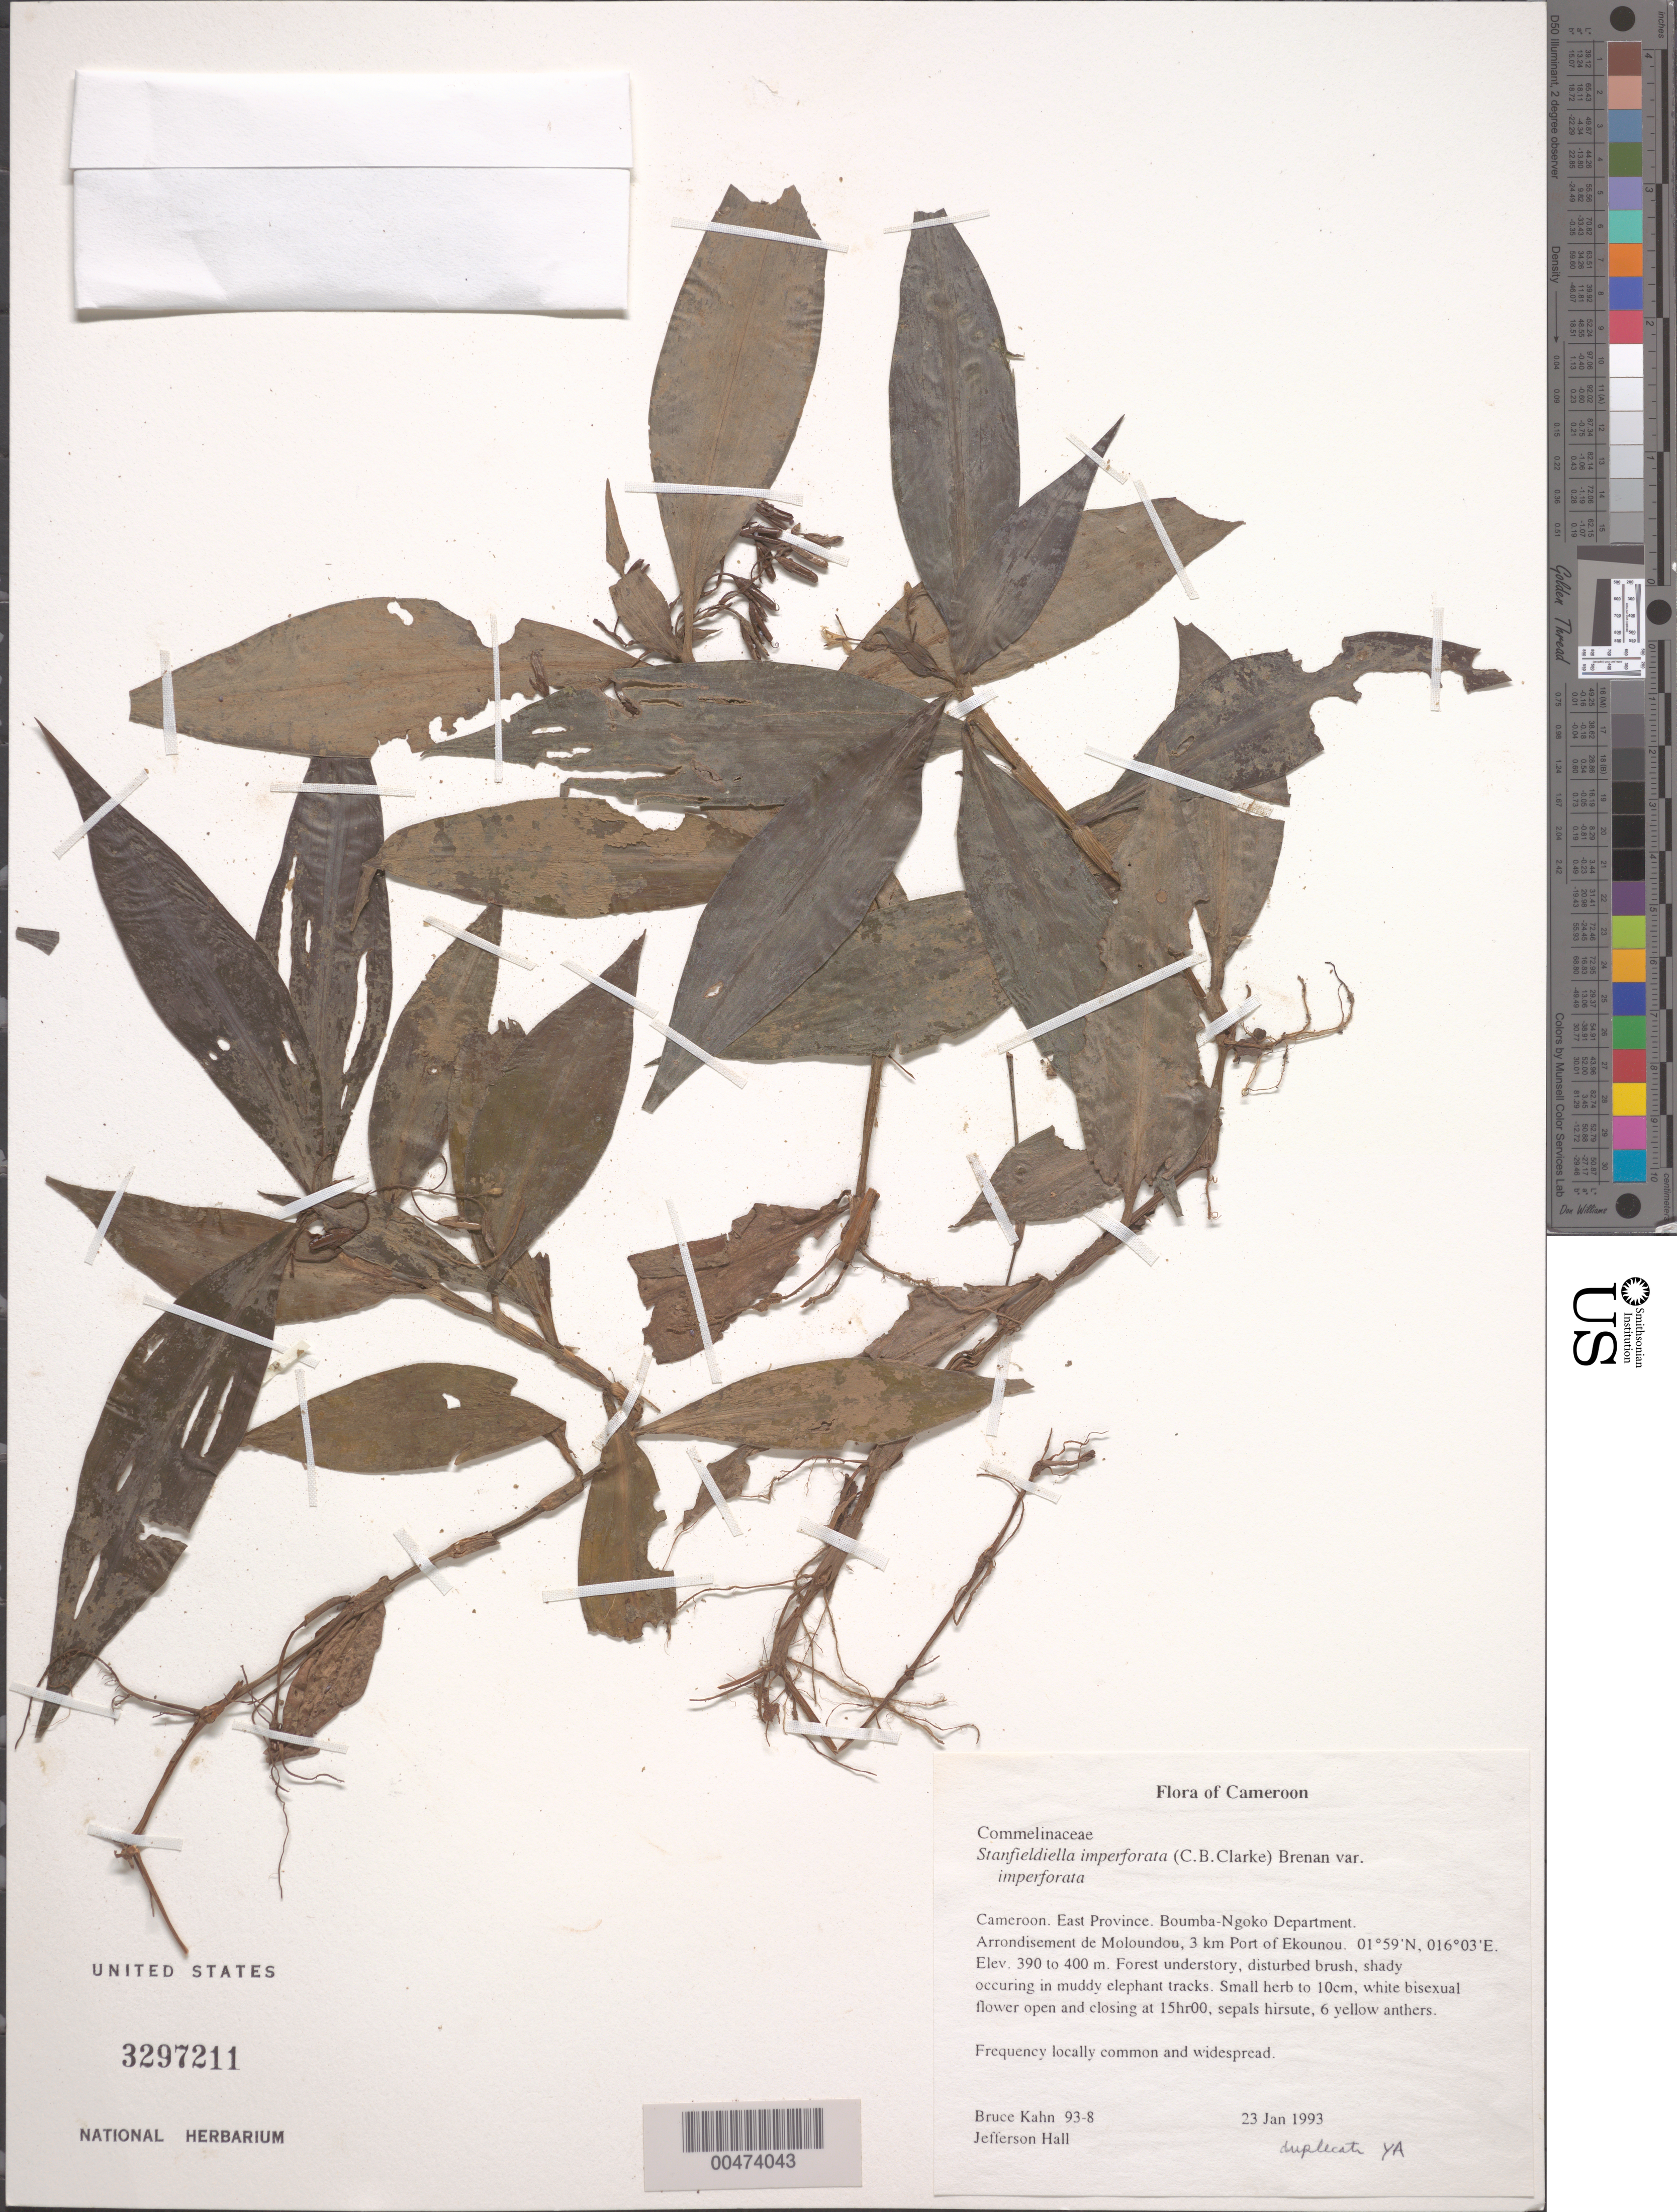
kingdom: Plantae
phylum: Tracheophyta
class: Liliopsida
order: Commelinales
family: Commelinaceae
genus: Stanfieldiella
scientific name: Stanfieldiella imperforata var. imperforata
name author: (C.B. Clarke) Brenan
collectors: B. Kahn & J. Hall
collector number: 93-8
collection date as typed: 23 Jan 1993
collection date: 1993-01-23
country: Cameroon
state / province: Est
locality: Boumba-ngoko, moloundou arrondissement, lipondji, ekounou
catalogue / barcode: US 3297211